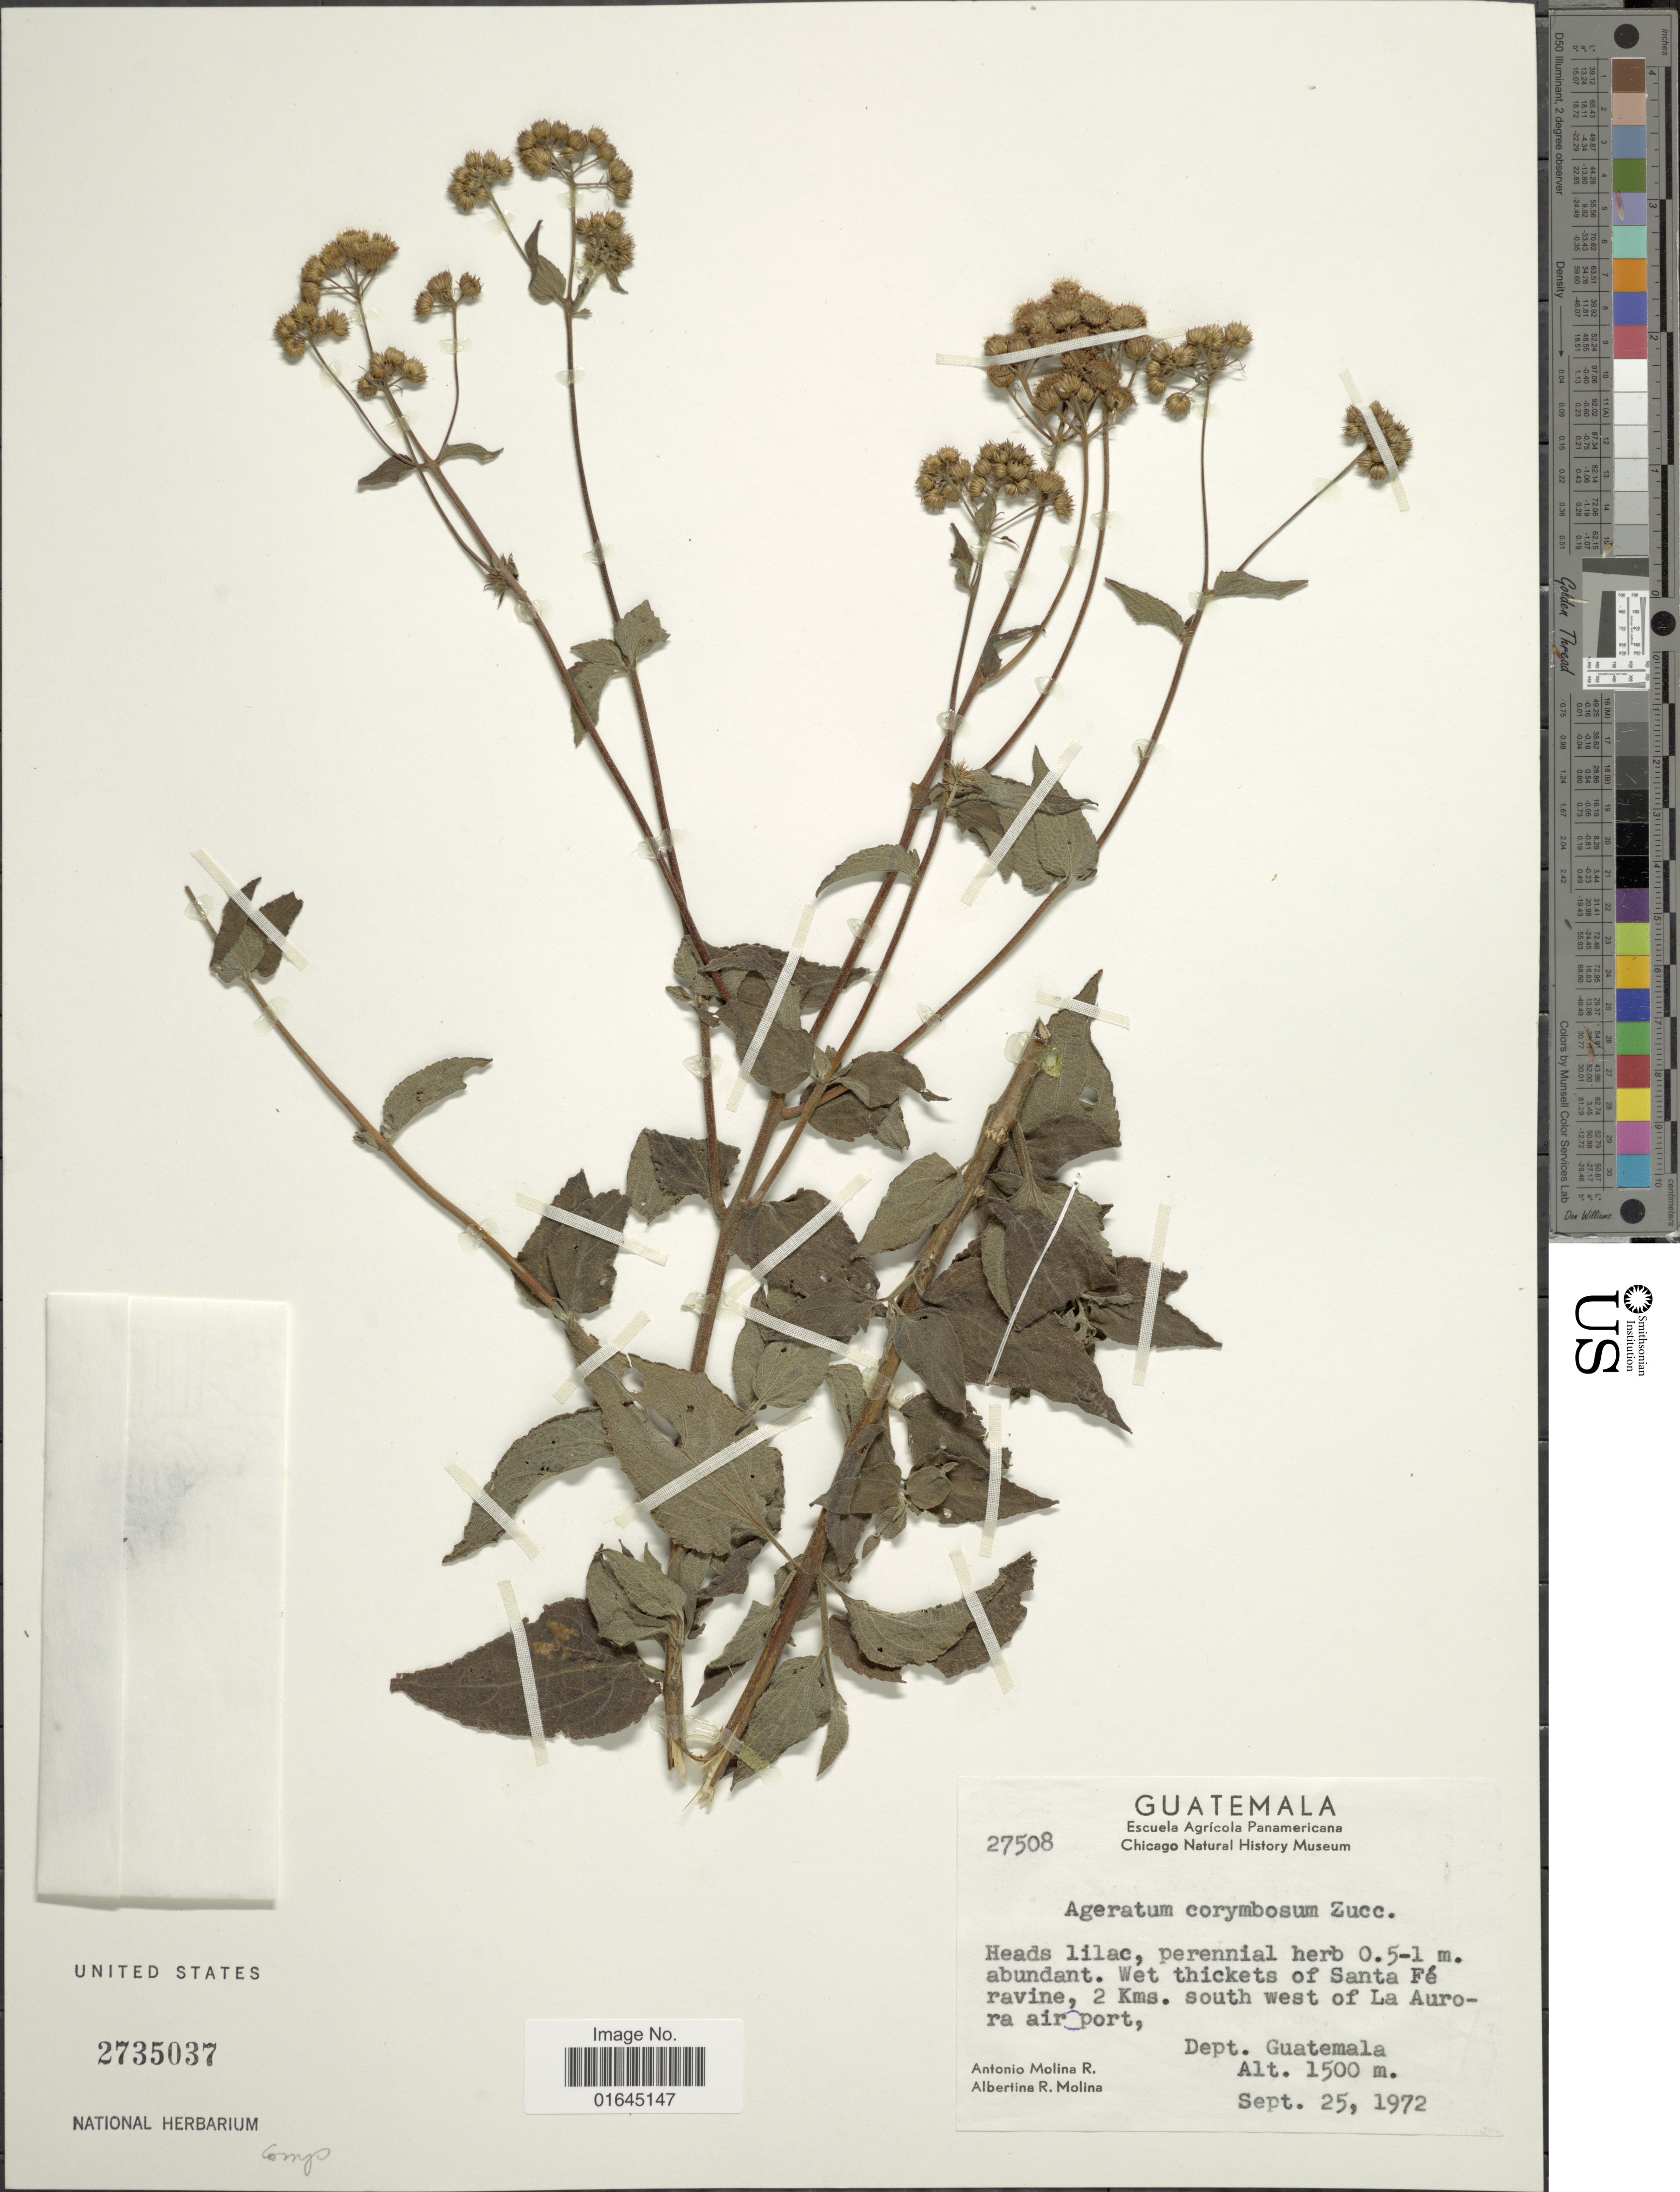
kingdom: Plantae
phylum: Tracheophyta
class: Magnoliopsida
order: Asterales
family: Asteraceae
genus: Ageratum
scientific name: Ageratum rugosum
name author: J.M. Coult.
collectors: A. Molina R. & A. R. Molina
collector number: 27508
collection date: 1972-09-25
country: Guatemala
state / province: Guatemala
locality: Santa Fé ravine, 2 Kms. south west of La Aurora airport. Dept. Guatemala.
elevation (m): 1500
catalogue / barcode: US 2735037